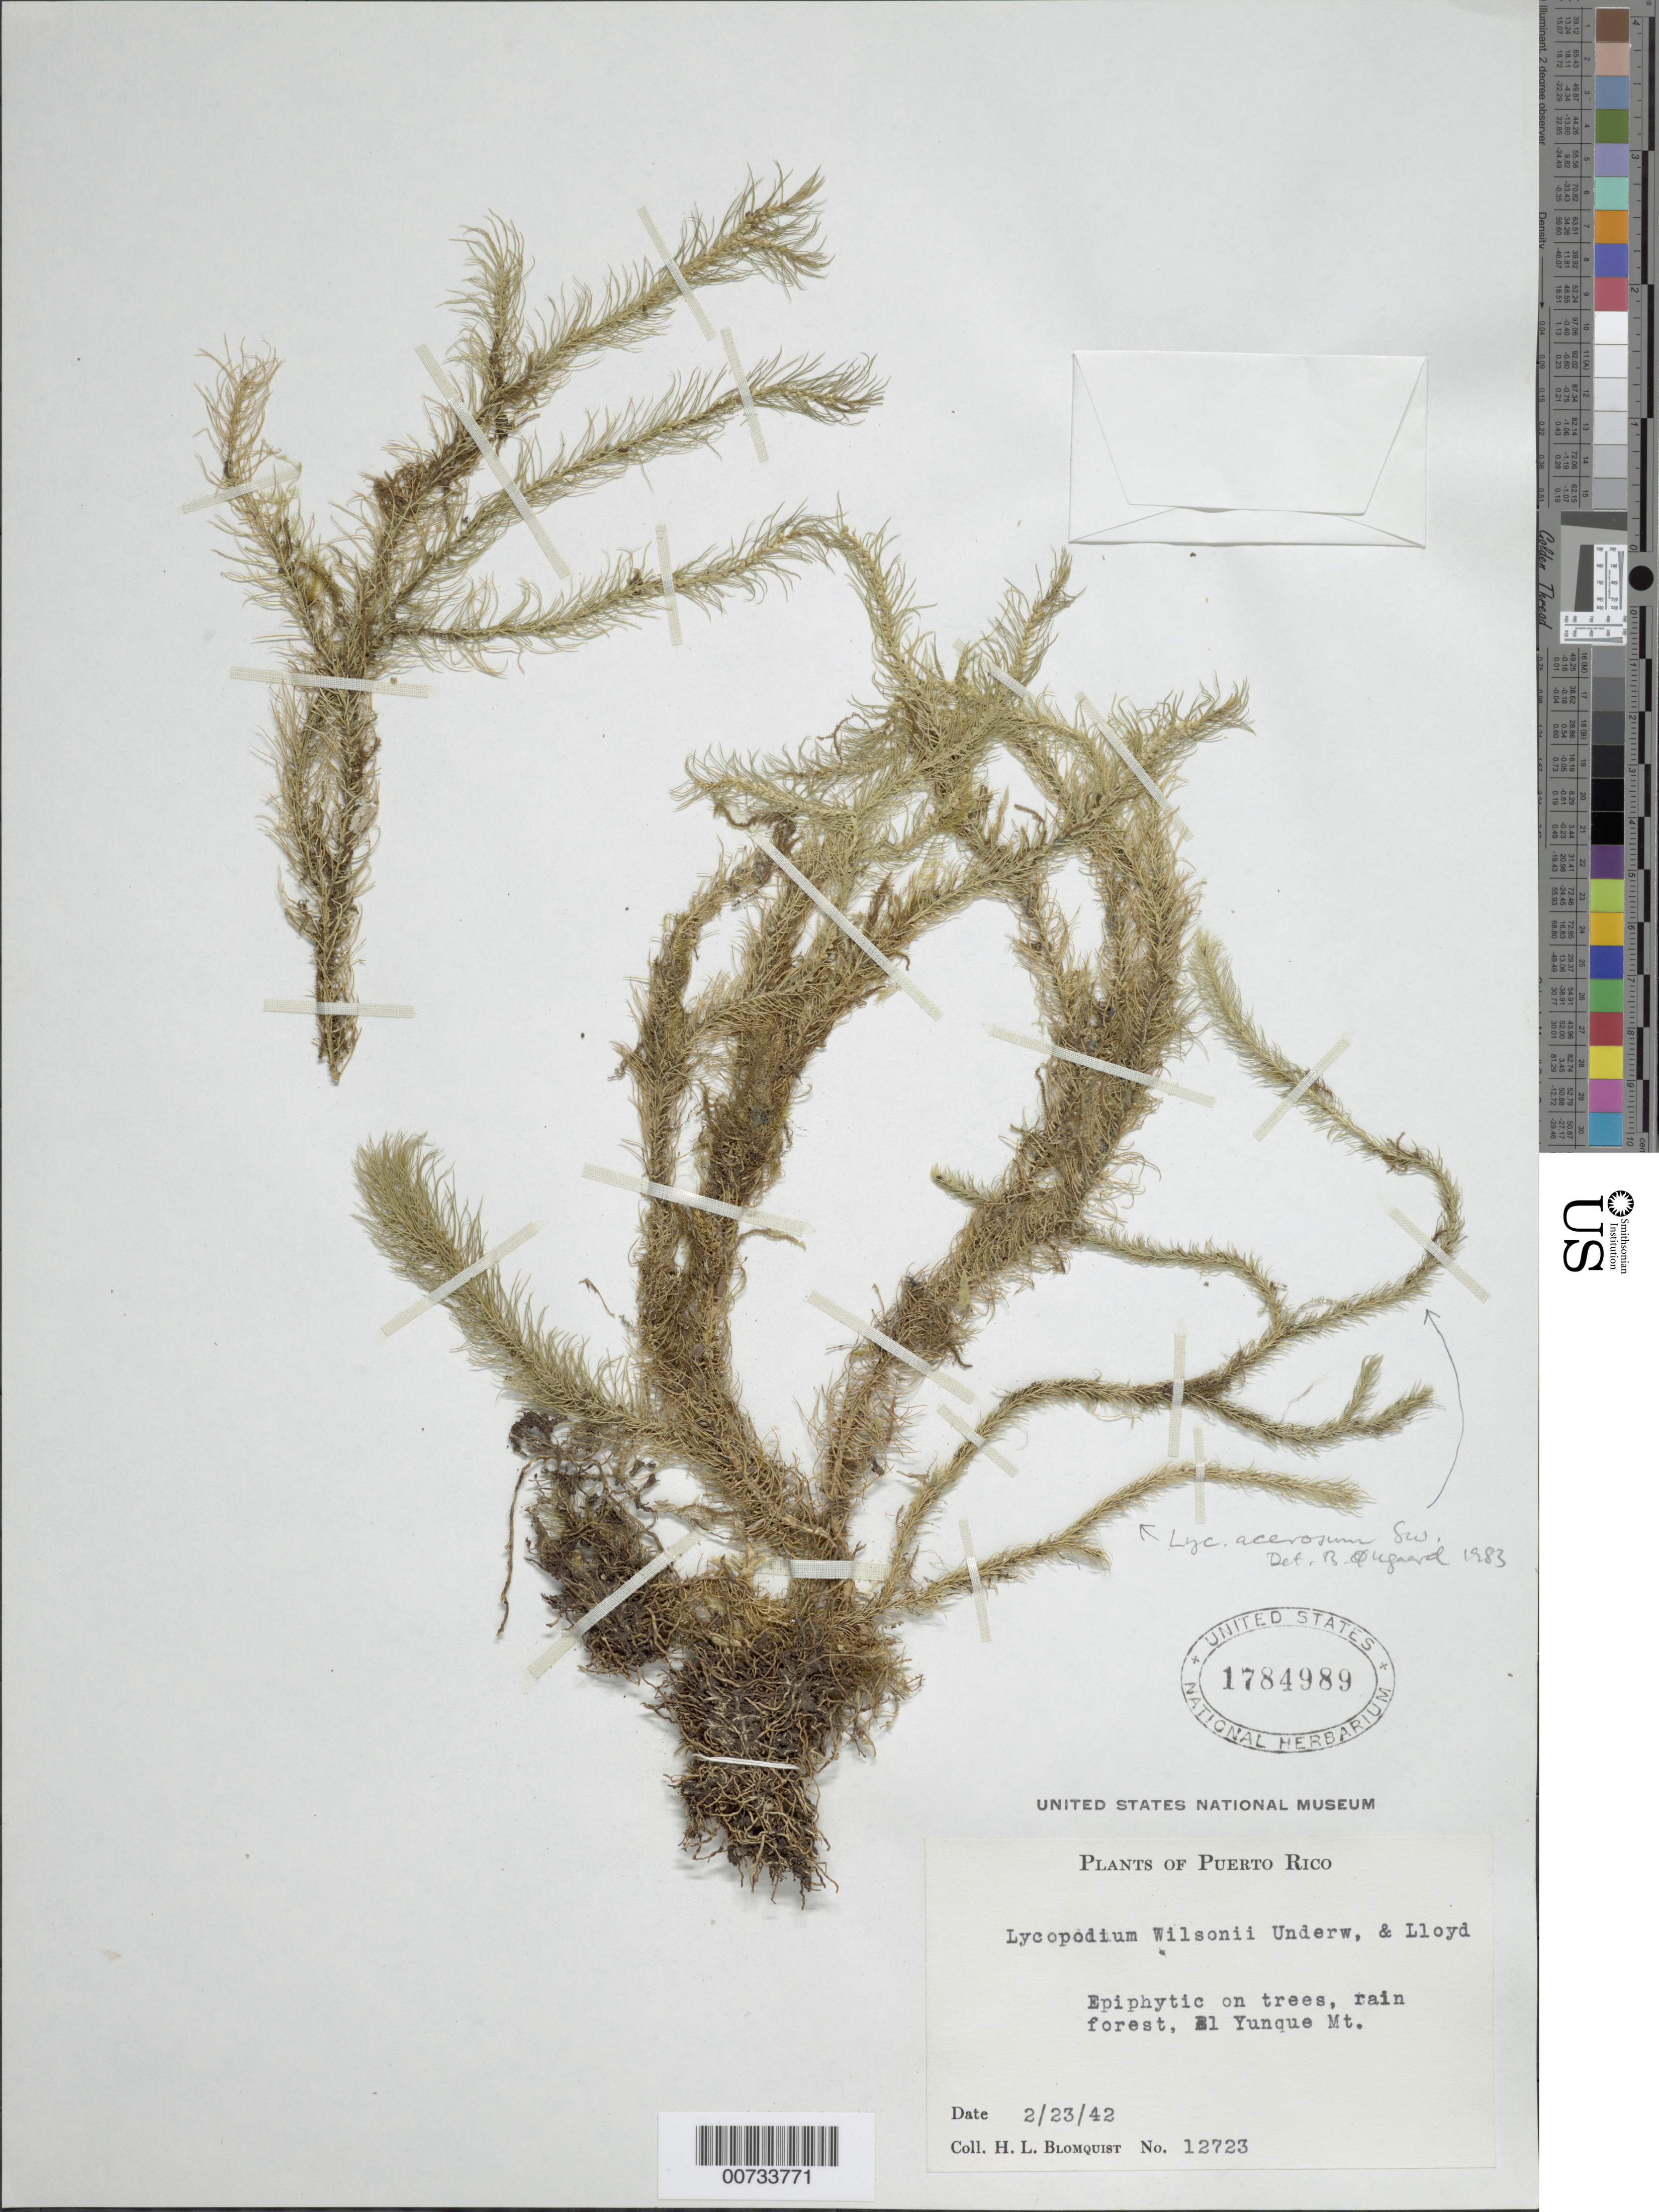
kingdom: Plantae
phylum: Tracheophyta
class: Lycopodiopsida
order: Lycopodiales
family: Lycopodiaceae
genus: Phlegmariurus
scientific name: Phlegmariurus wilsonii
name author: (Underw. & F.E. Lloyd) B. Øllg.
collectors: H. Blomquist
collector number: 12723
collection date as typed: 23 Feb 1942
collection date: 1942-02-23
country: Puerto Rico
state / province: Río Grande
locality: El Yunque Mt.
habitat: On trees, rain forest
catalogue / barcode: US 1784989